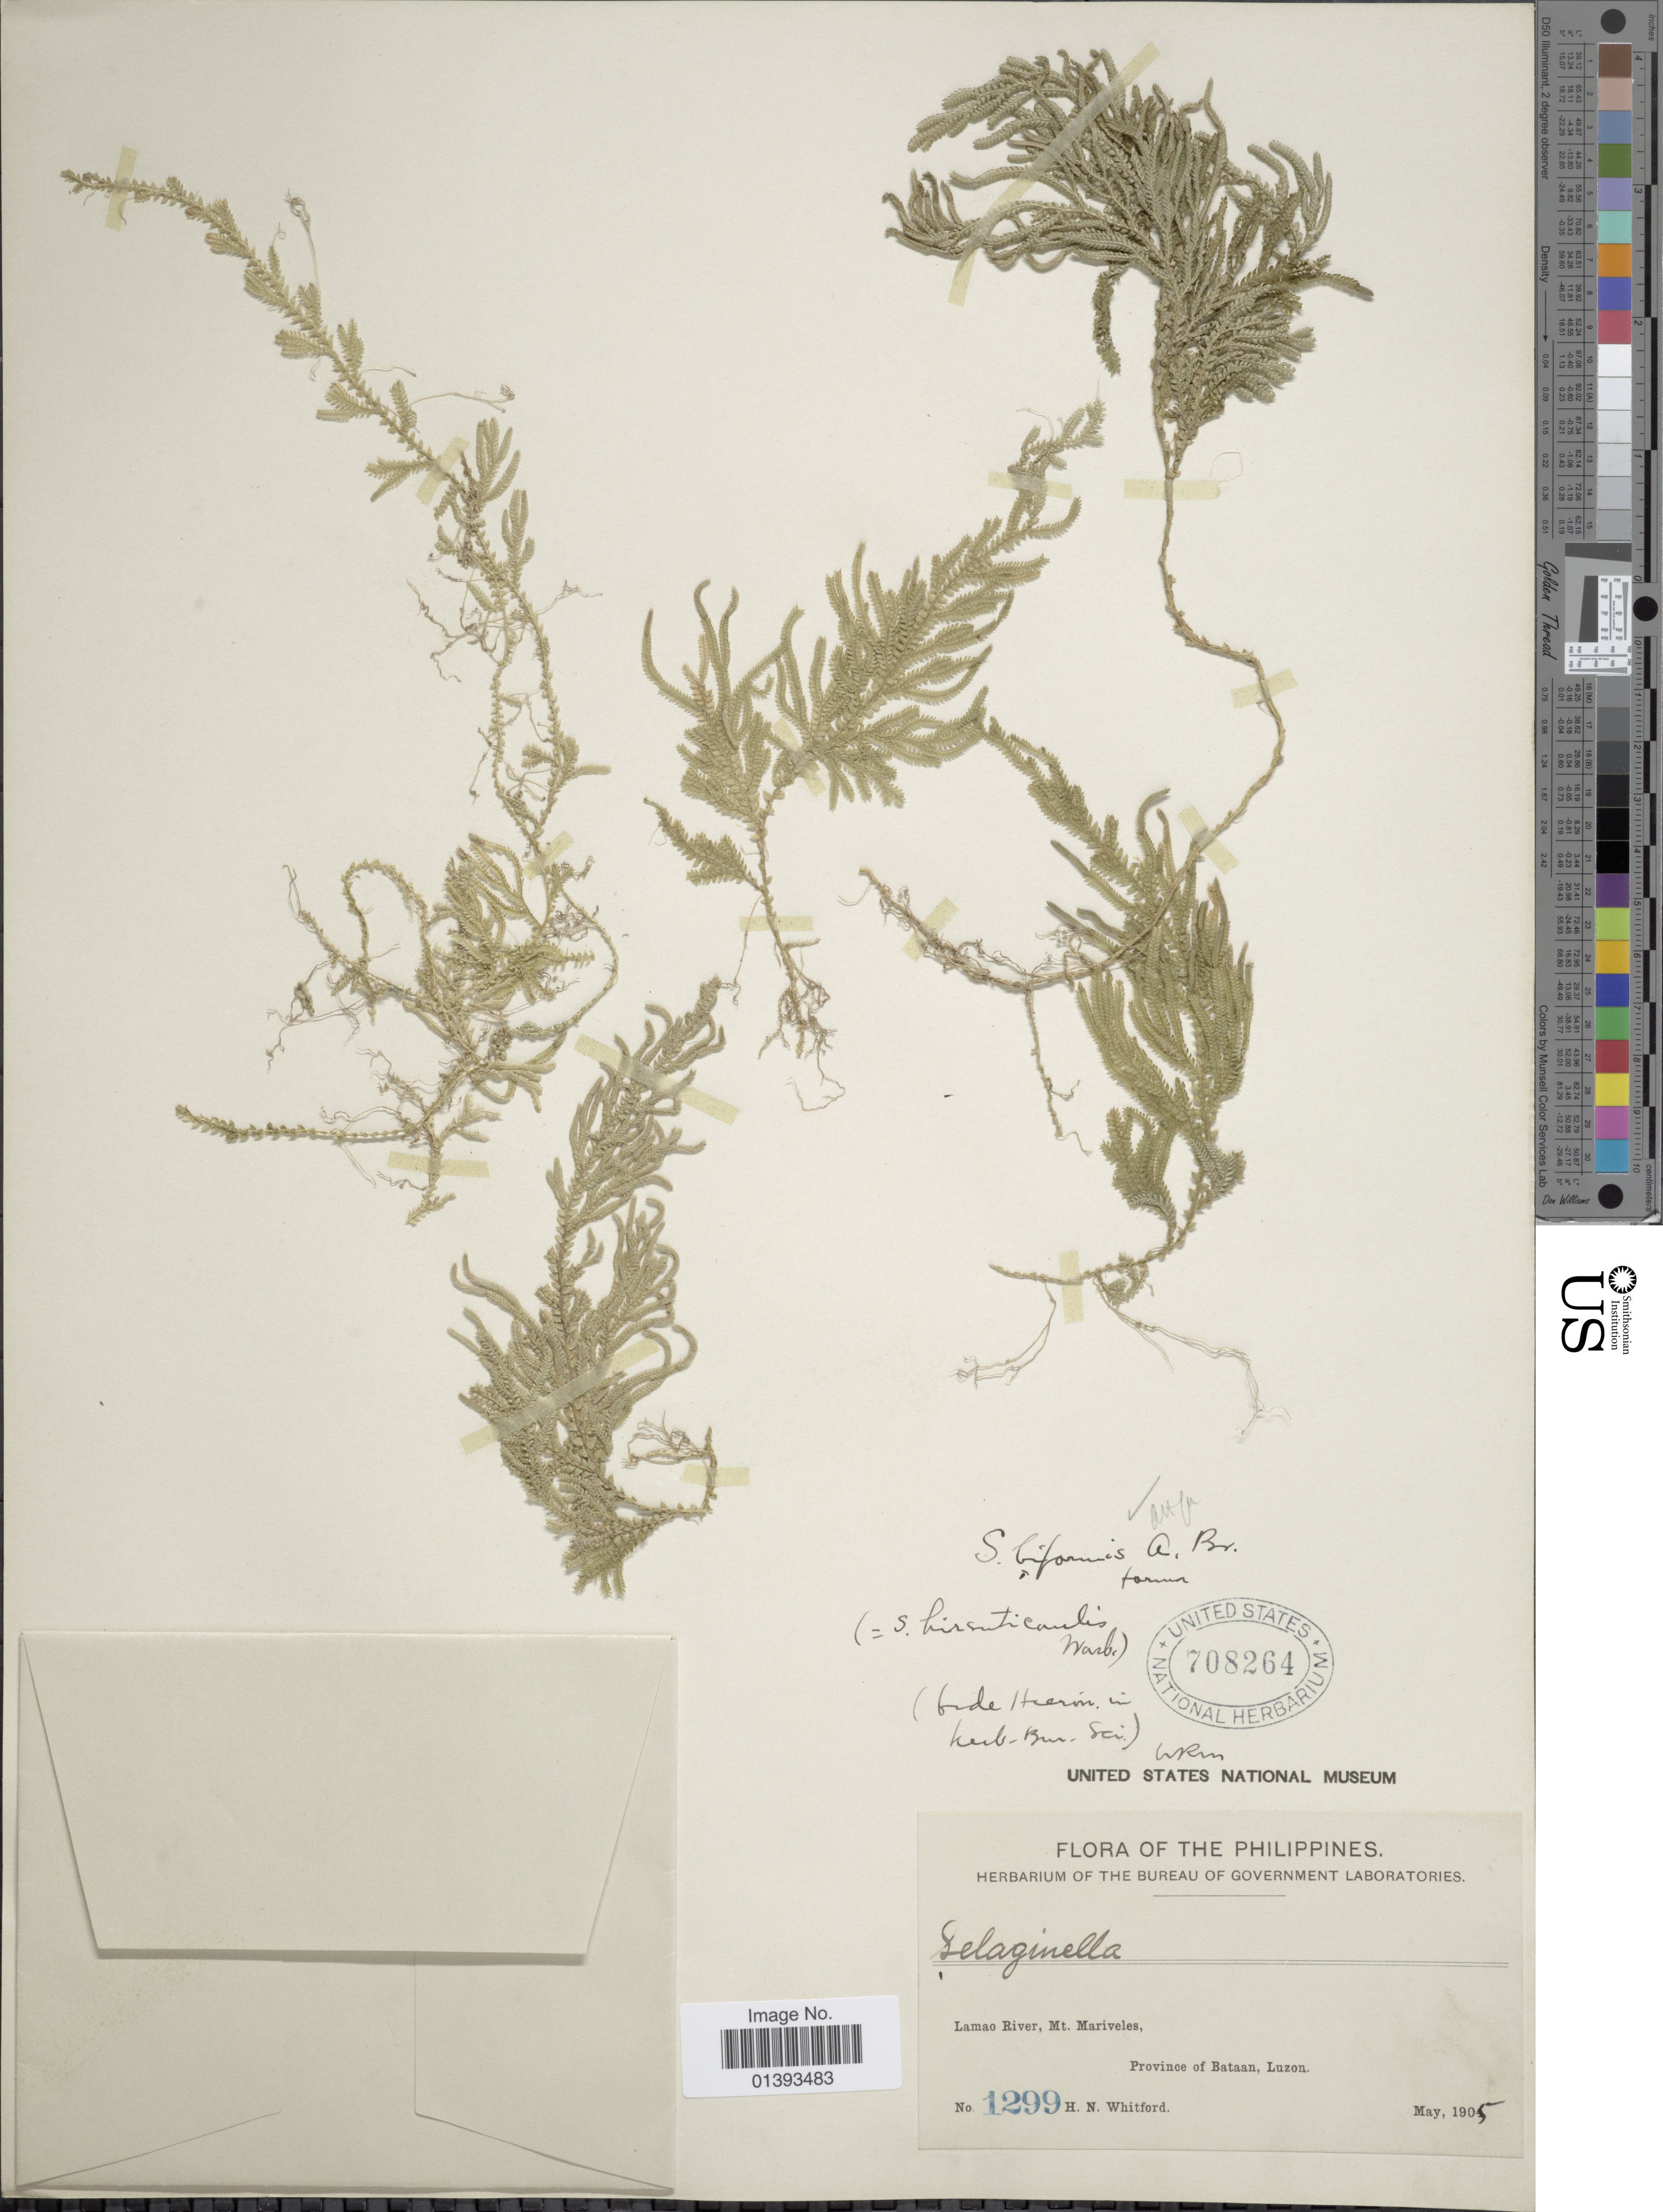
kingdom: Plantae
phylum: Tracheophyta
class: Lycopodiopsida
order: Selaginellales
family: Selaginellaceae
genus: Selaginella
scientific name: Selaginella biformis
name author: A. Braun ex Kuhn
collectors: H. N. Whitford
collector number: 1299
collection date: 1905-05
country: Philippines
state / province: Central Luzon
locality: Lamao River, Mt. Mariveles, province of Bataan, Luzon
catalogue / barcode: US 708264